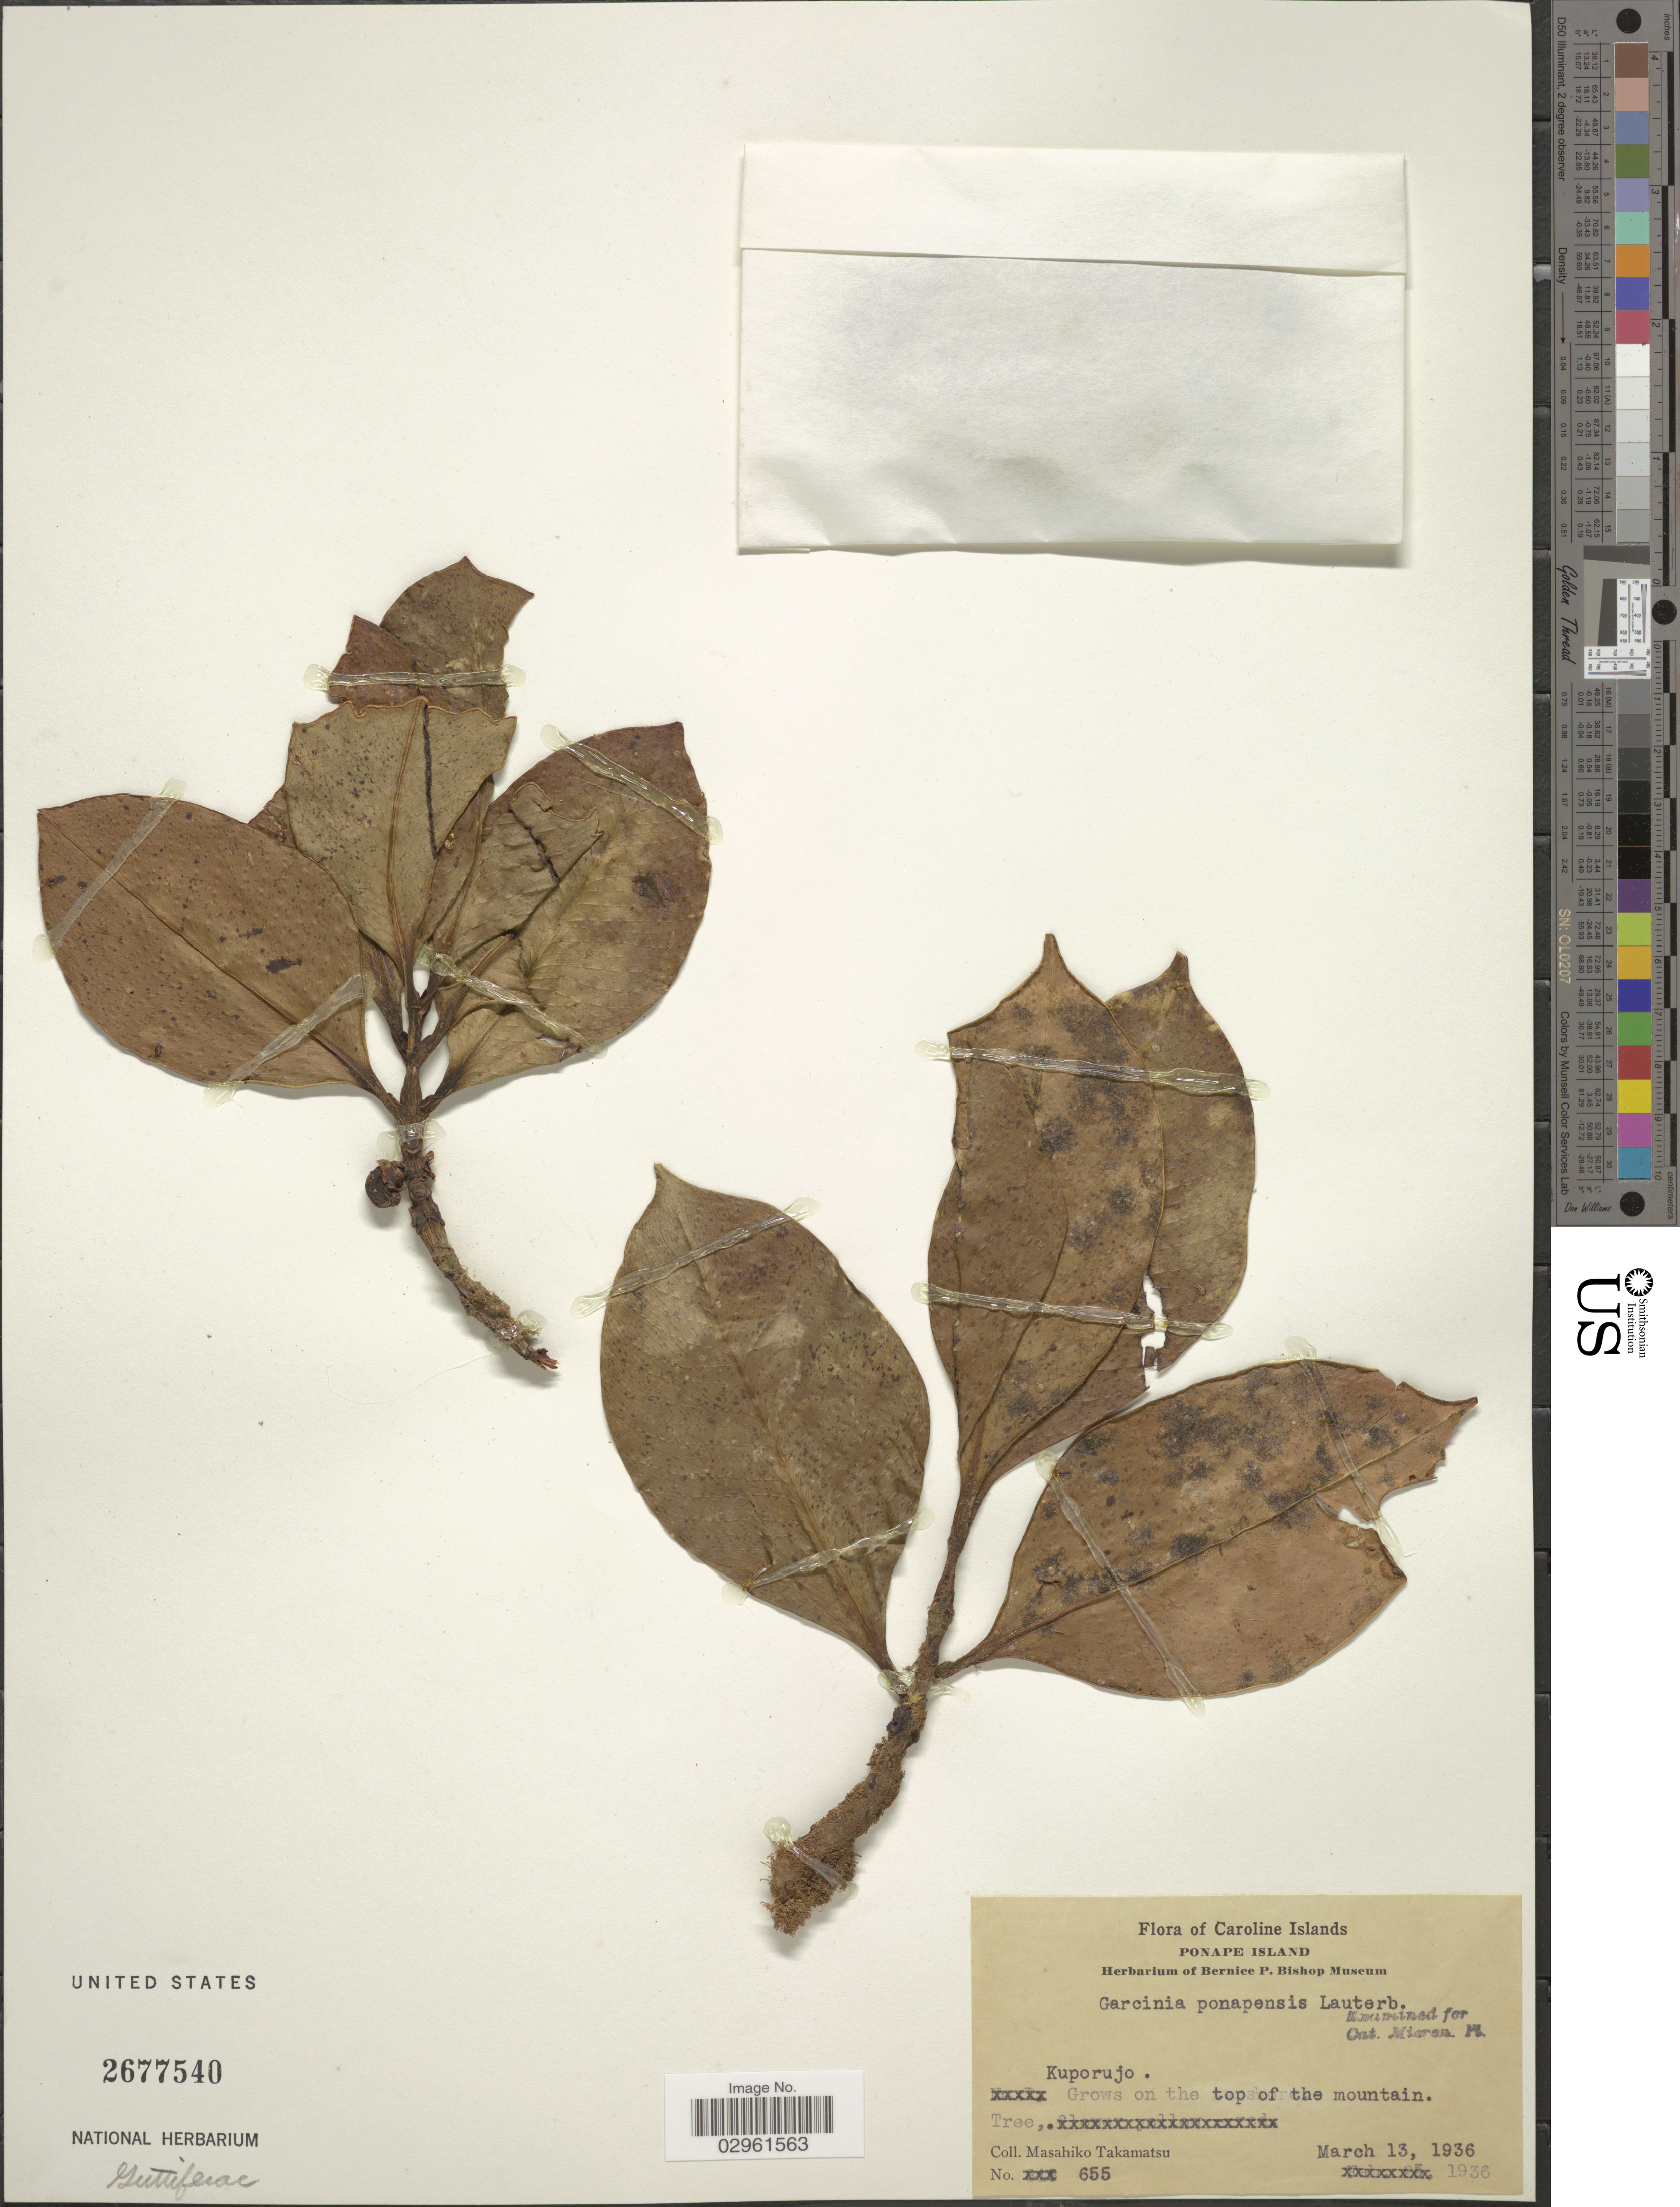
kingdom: Plantae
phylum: Tracheophyta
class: Magnoliopsida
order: Malpighiales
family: Clusiaceae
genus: Garcinia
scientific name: Garcinia ponapensis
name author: Lauterb.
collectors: M. Takamatsu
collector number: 655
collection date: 1936-03-13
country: Micronesia, Federated States of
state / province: Pohnpei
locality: Caroline Islands, Ponape Island, Kuporujo, grows on top of the mountain.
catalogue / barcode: US 2677540